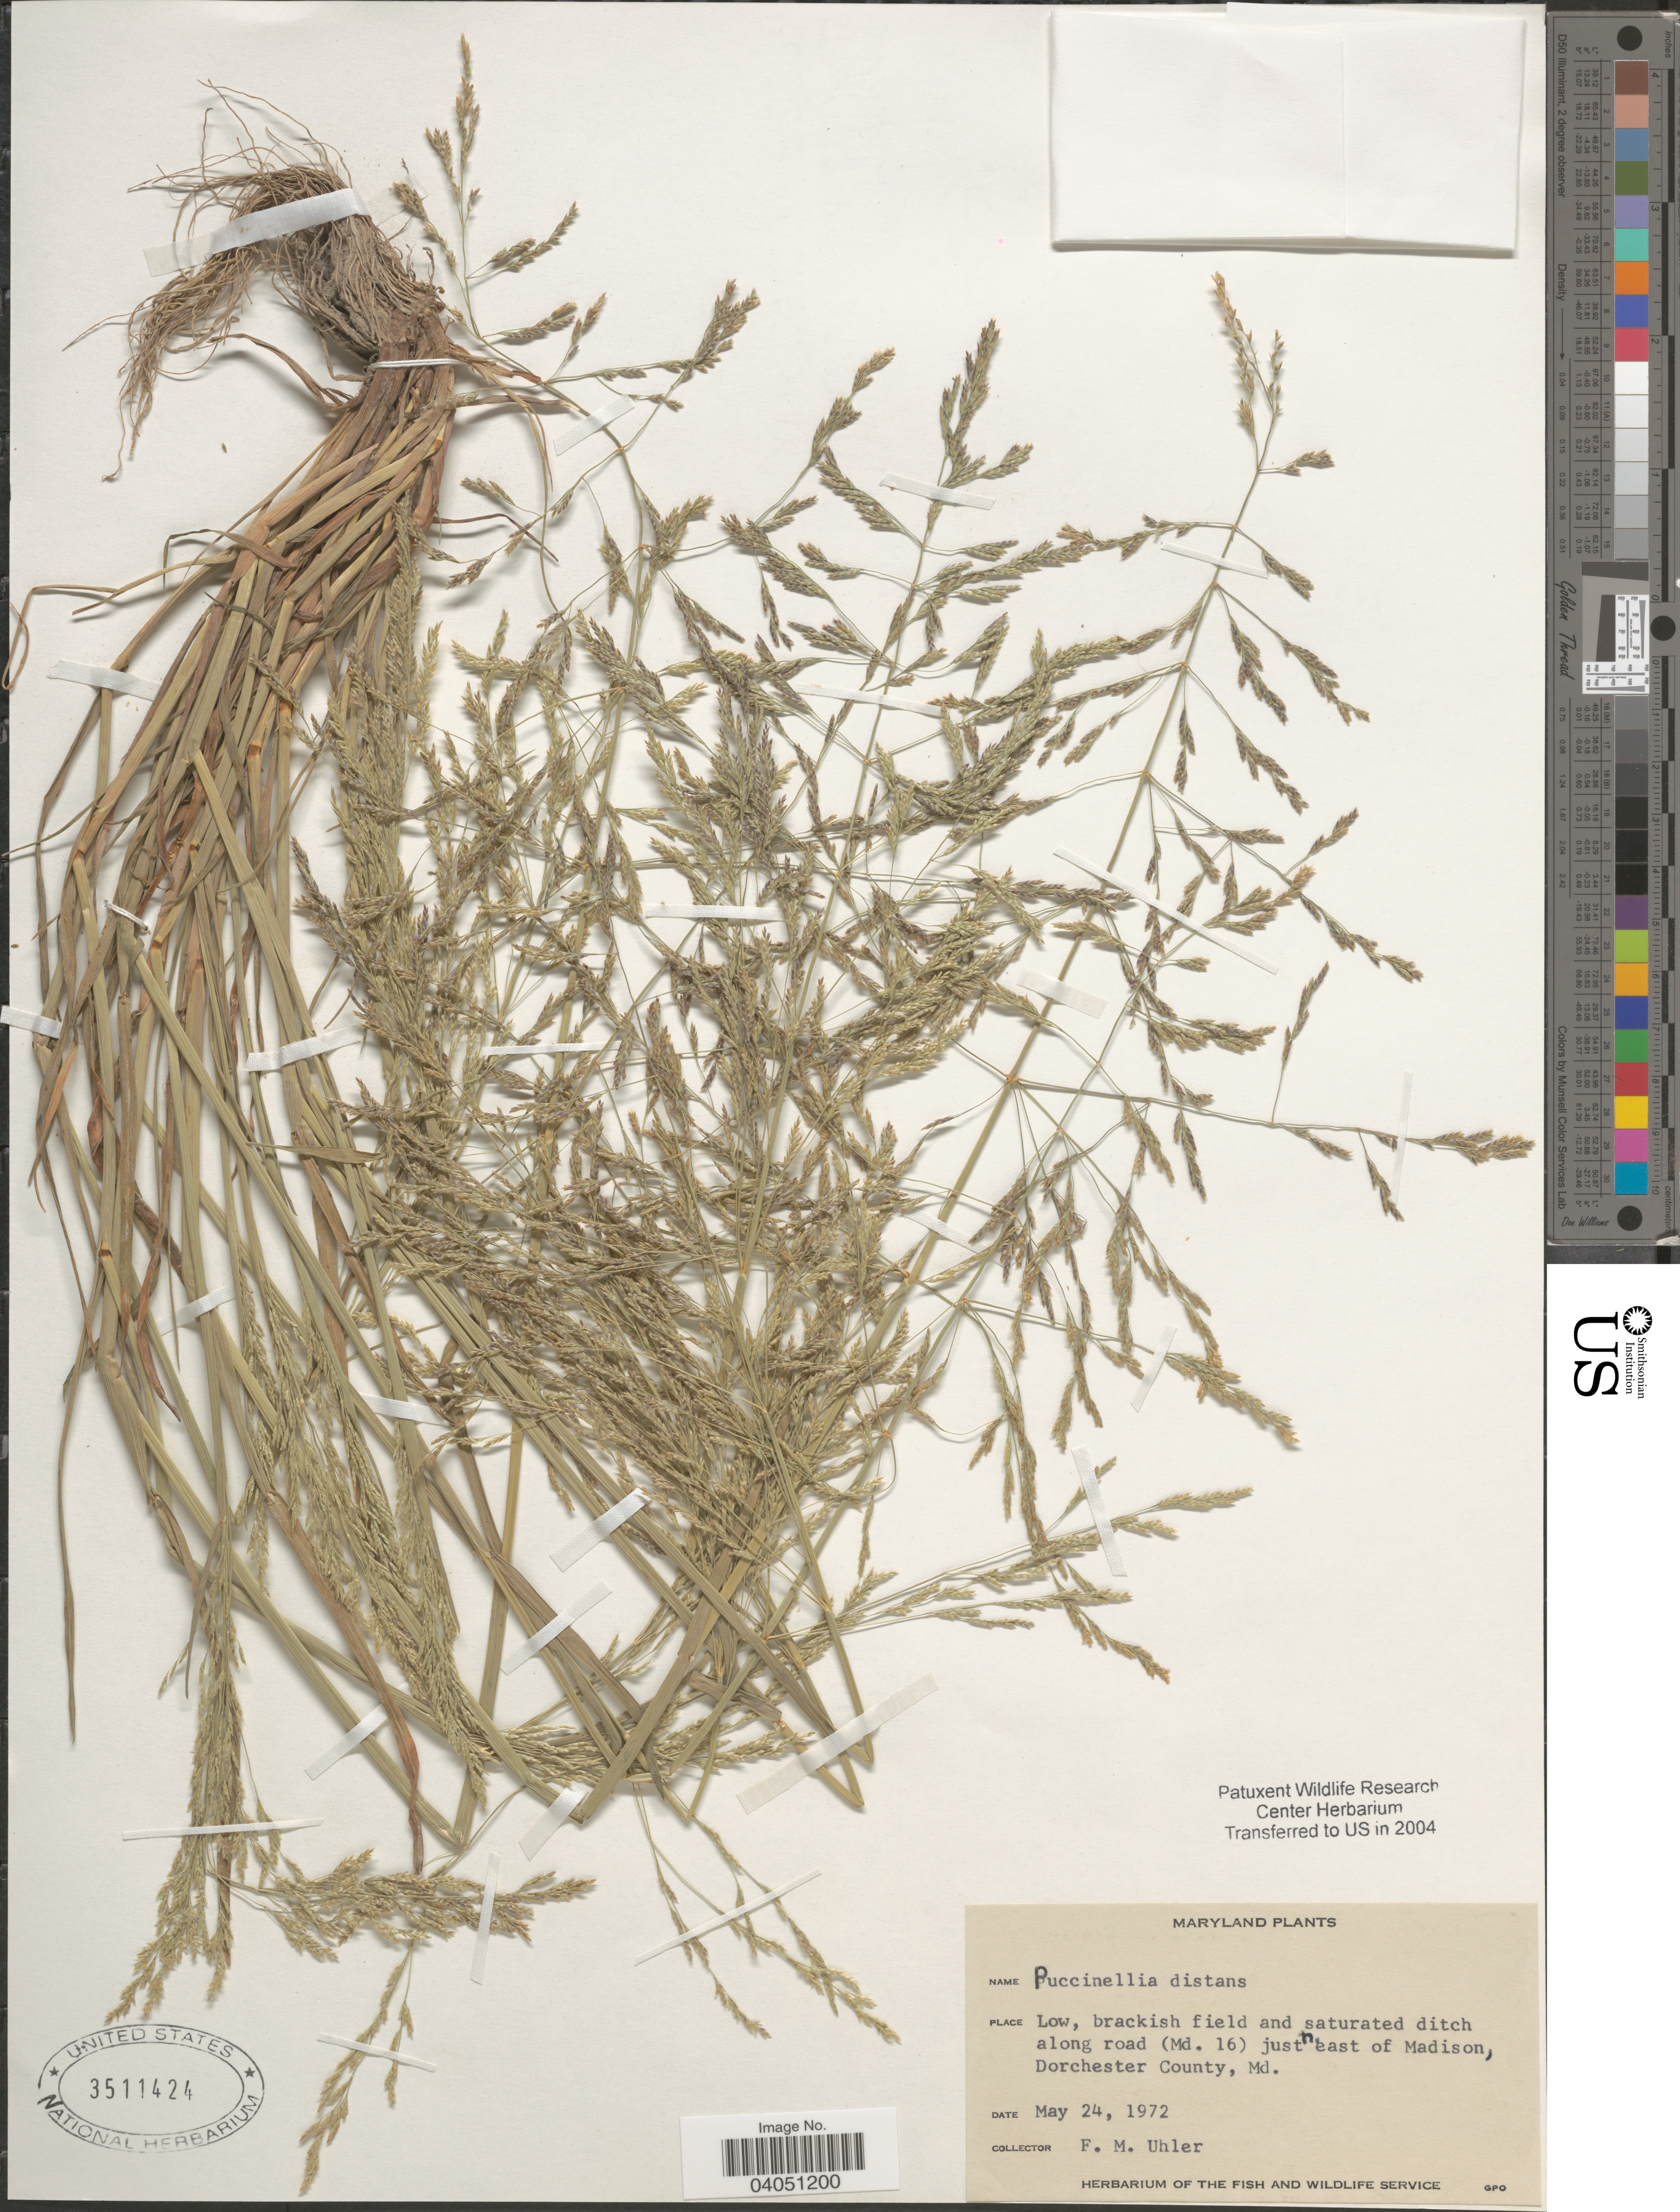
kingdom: Plantae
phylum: Tracheophyta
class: Liliopsida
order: Poales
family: Poaceae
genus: Puccinellia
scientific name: Puccinellia distans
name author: (Jacq.) Parl.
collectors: F. M. Uhler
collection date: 1972-05-24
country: United States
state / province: Maryland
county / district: Dorchester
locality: Along road (Md. 16) just n. east of Madison, Dorchester County.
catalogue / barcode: US 3511424